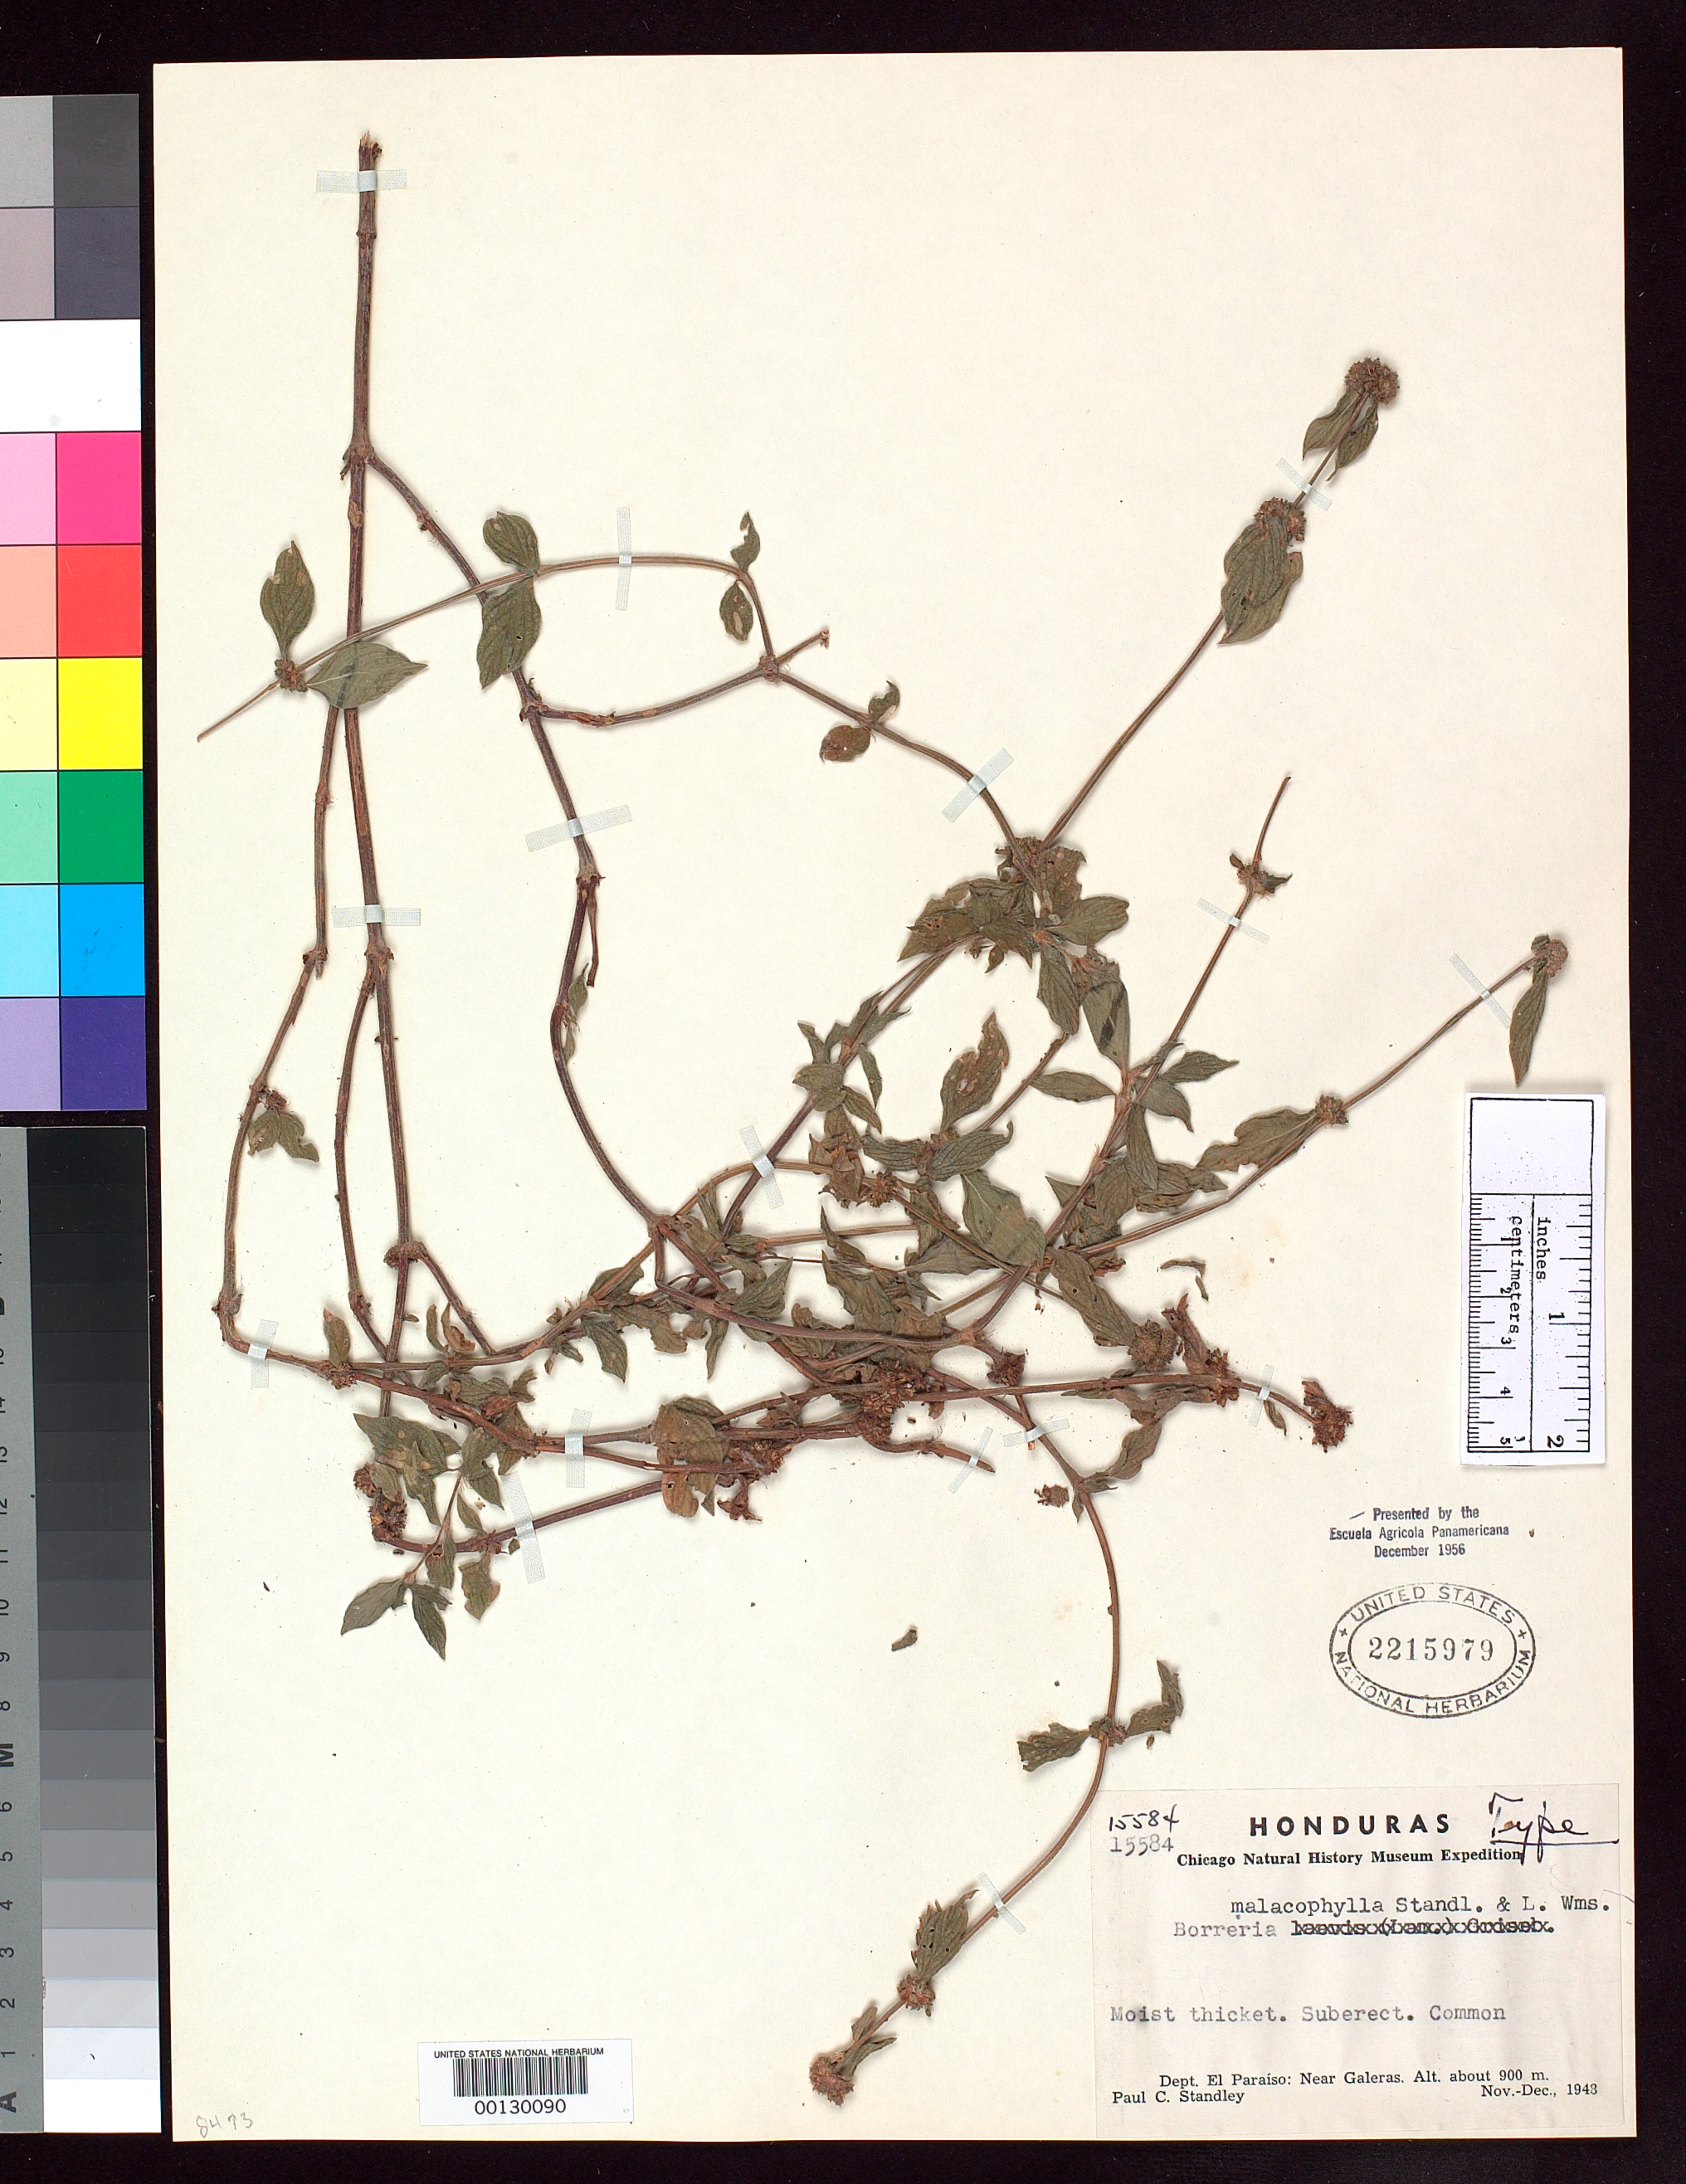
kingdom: Plantae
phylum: Tracheophyta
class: Magnoliopsida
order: Gentianales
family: Rubiaceae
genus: Borreria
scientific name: Borreria malacophylla Standl. & L.O. Williams, nom. illeg.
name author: Standl. & L.O. Williams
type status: Holotype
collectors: P. C. Standley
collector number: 15584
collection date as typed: Nov 1948 to -- Dec 1948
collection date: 1948-11/1948-12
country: Honduras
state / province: El Paraíso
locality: Near Galeras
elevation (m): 900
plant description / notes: "Presented by the Escuela Agricola Panamericana December 1956." Holotype, transferred from EAP to US (see Dorr et al. 2009, Taxon 58: 993-1001).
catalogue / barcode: US 2215979